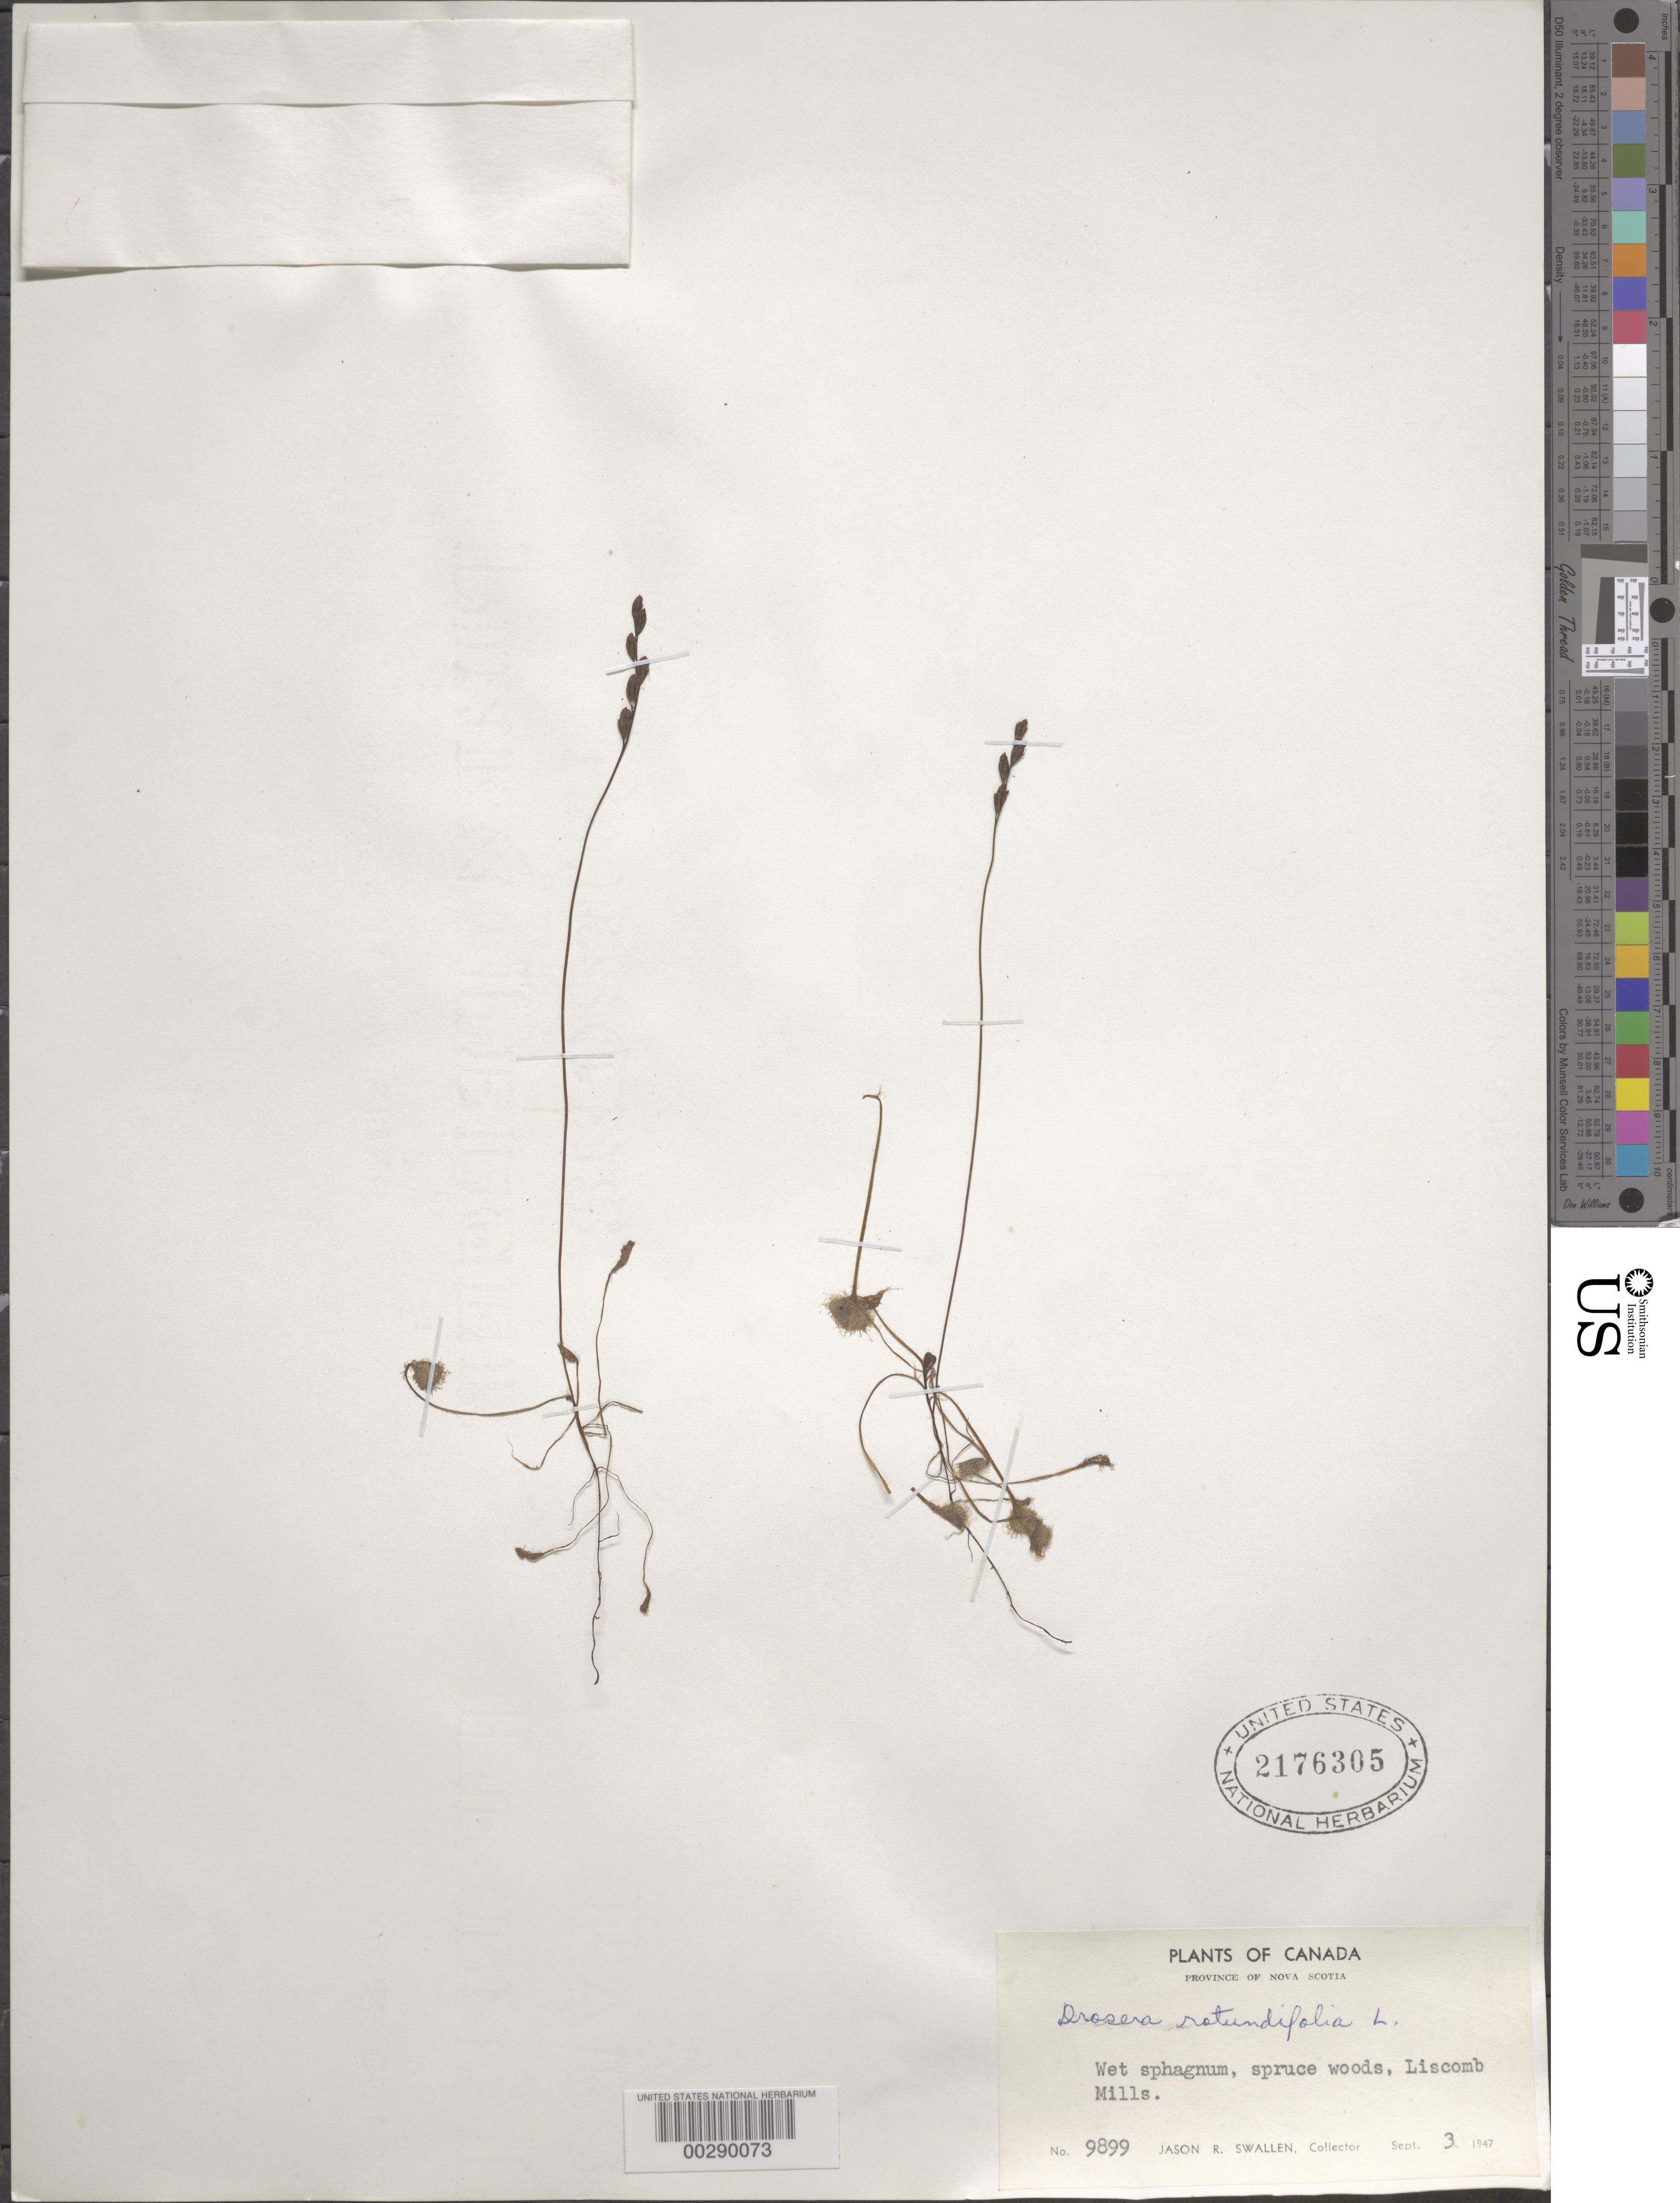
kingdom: Plantae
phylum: Tracheophyta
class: Magnoliopsida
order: Caryophyllales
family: Droseraceae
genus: Drosera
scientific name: Drosera rotundifolia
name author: L.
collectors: J. R. Swallen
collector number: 9899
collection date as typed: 03 Sep 1947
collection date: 1947-09-03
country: Canada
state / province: Nova Scotia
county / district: Guysborough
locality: Liscomb mills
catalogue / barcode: US 2176305